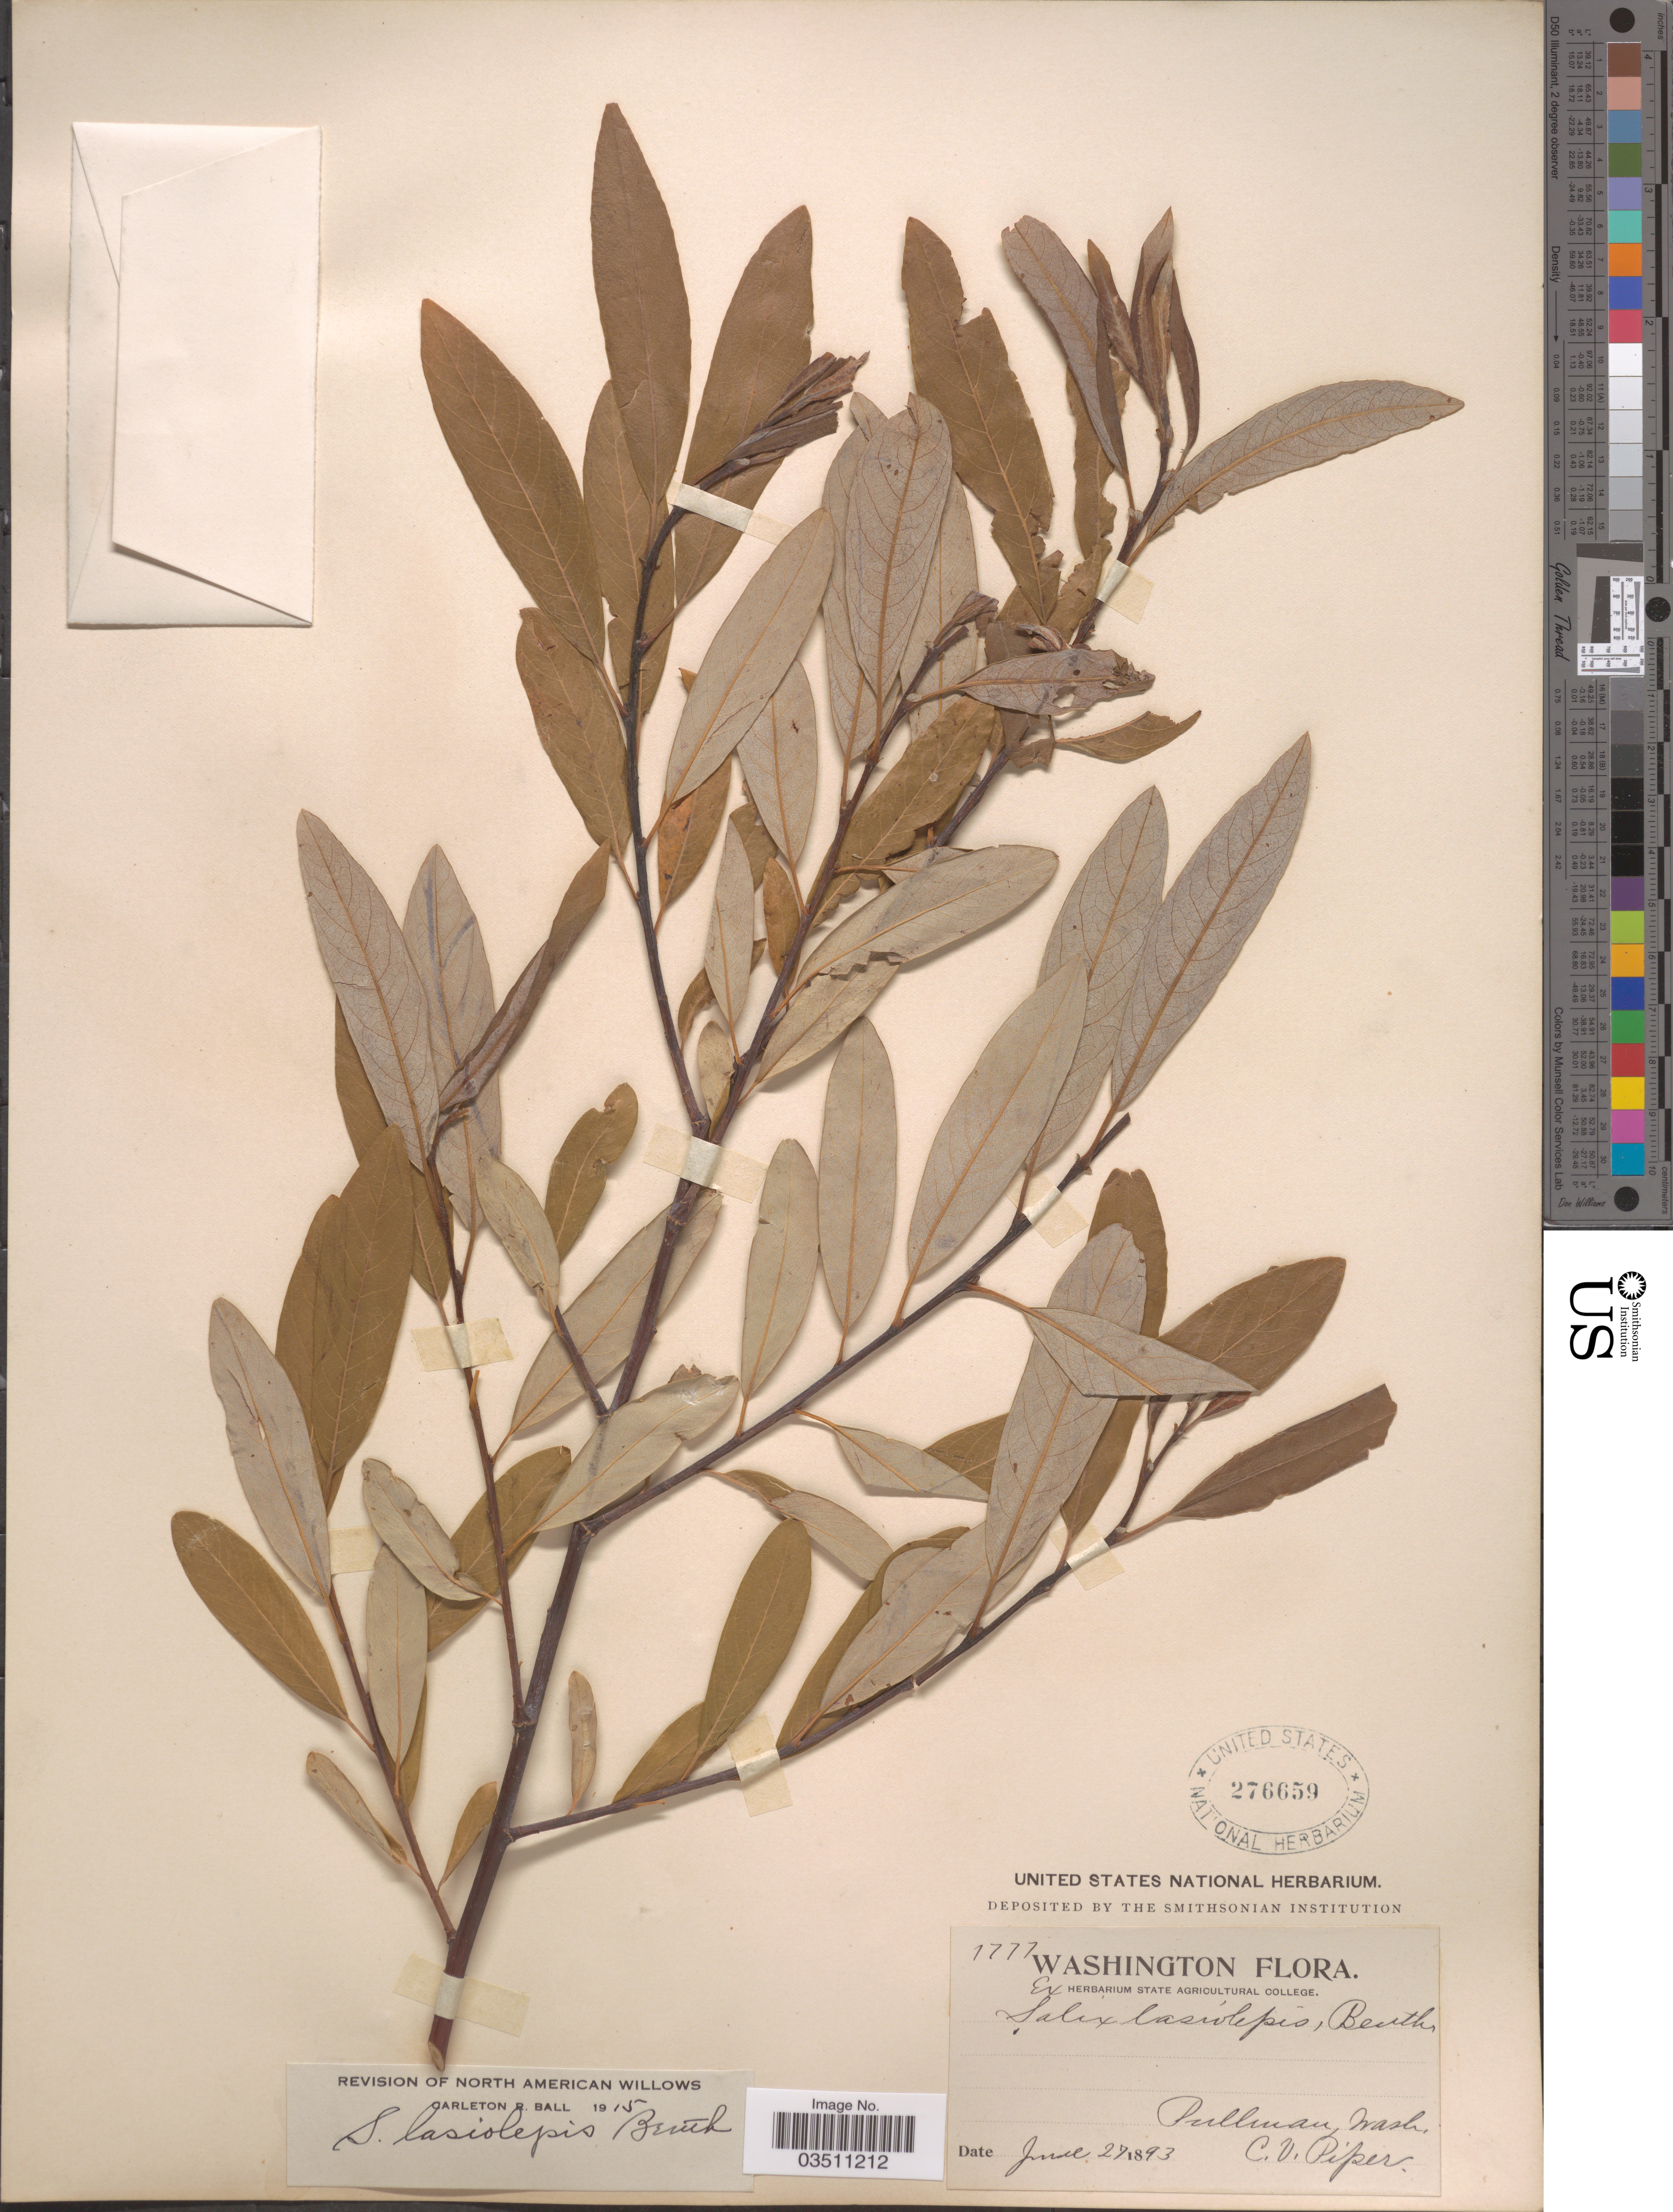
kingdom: Plantae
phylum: Tracheophyta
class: Magnoliopsida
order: Malpighiales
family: Salicaceae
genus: Salix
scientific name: Salix lasiolepis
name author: Benth.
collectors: C. V. Piper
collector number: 1777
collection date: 1893-06-27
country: United States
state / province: Washington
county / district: Whitman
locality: Pullman.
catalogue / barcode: US 276659